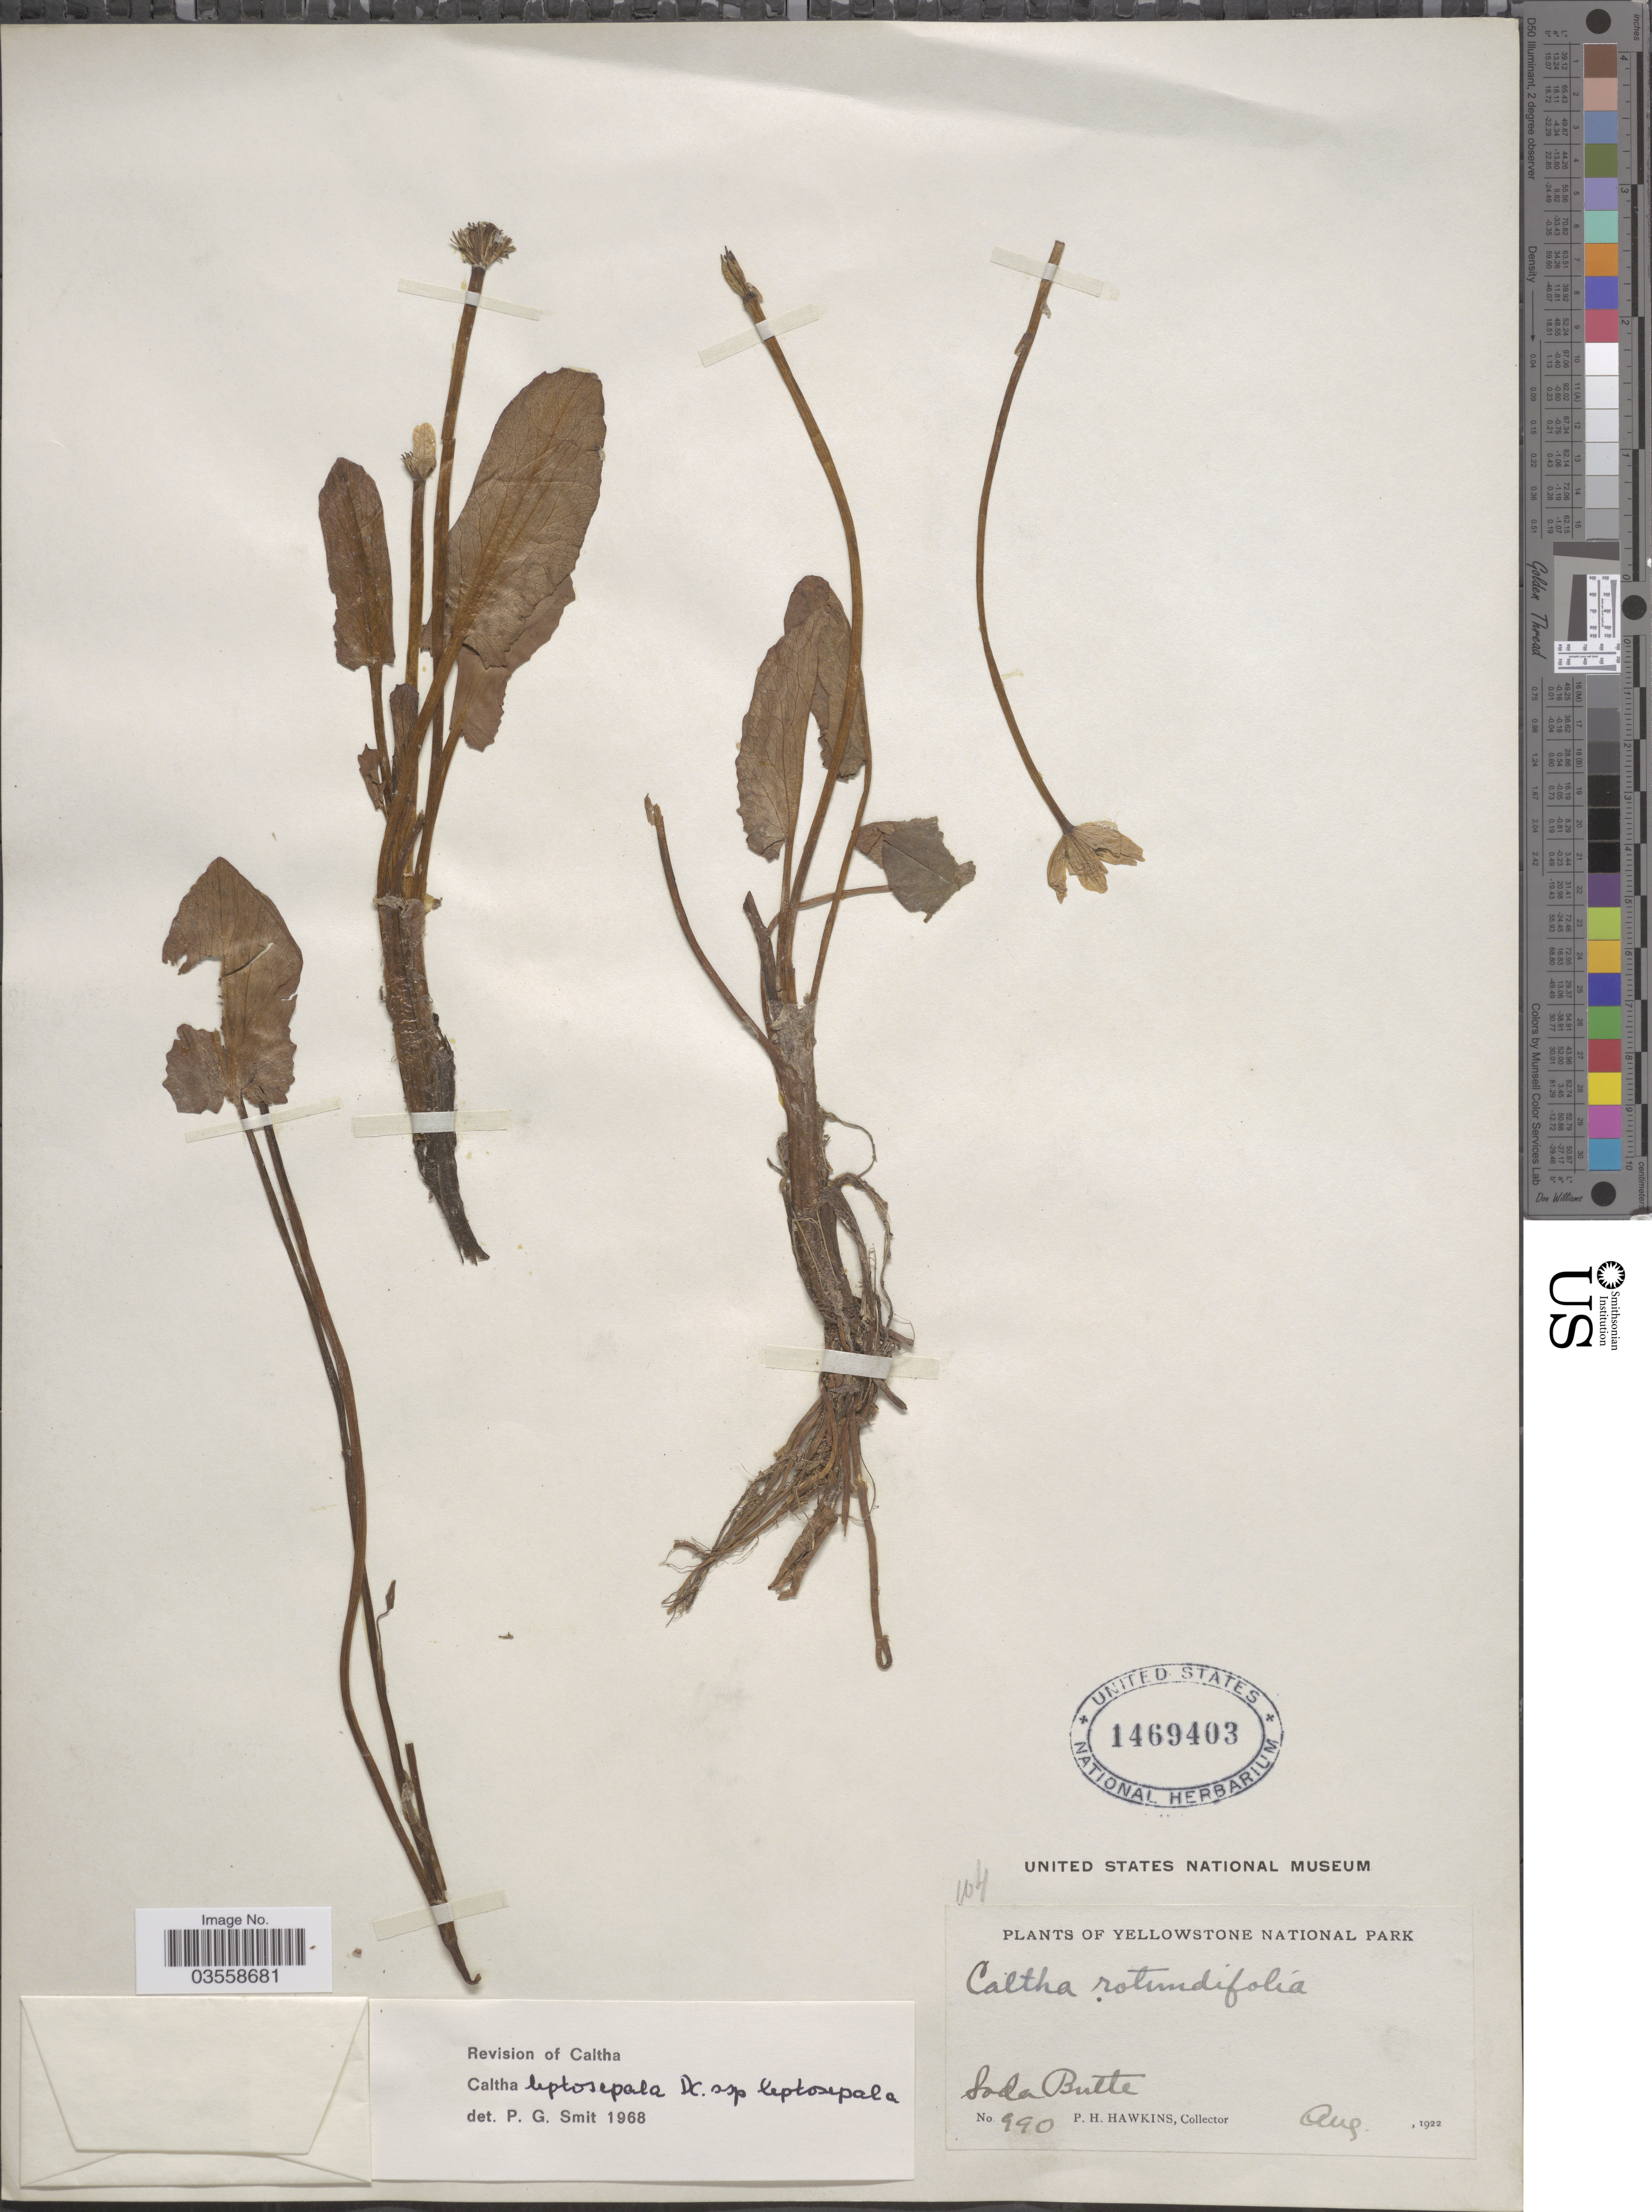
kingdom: Plantae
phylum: Tracheophyta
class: Magnoliopsida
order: Ranunculales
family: Ranunculaceae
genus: Caltha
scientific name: Caltha leptosepala subsp. leptosepala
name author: DC.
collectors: P. Hawkins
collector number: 990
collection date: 1922-09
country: United States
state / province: Wyoming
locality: Yellowstone National Park. Soda Butte.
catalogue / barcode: US 1469403